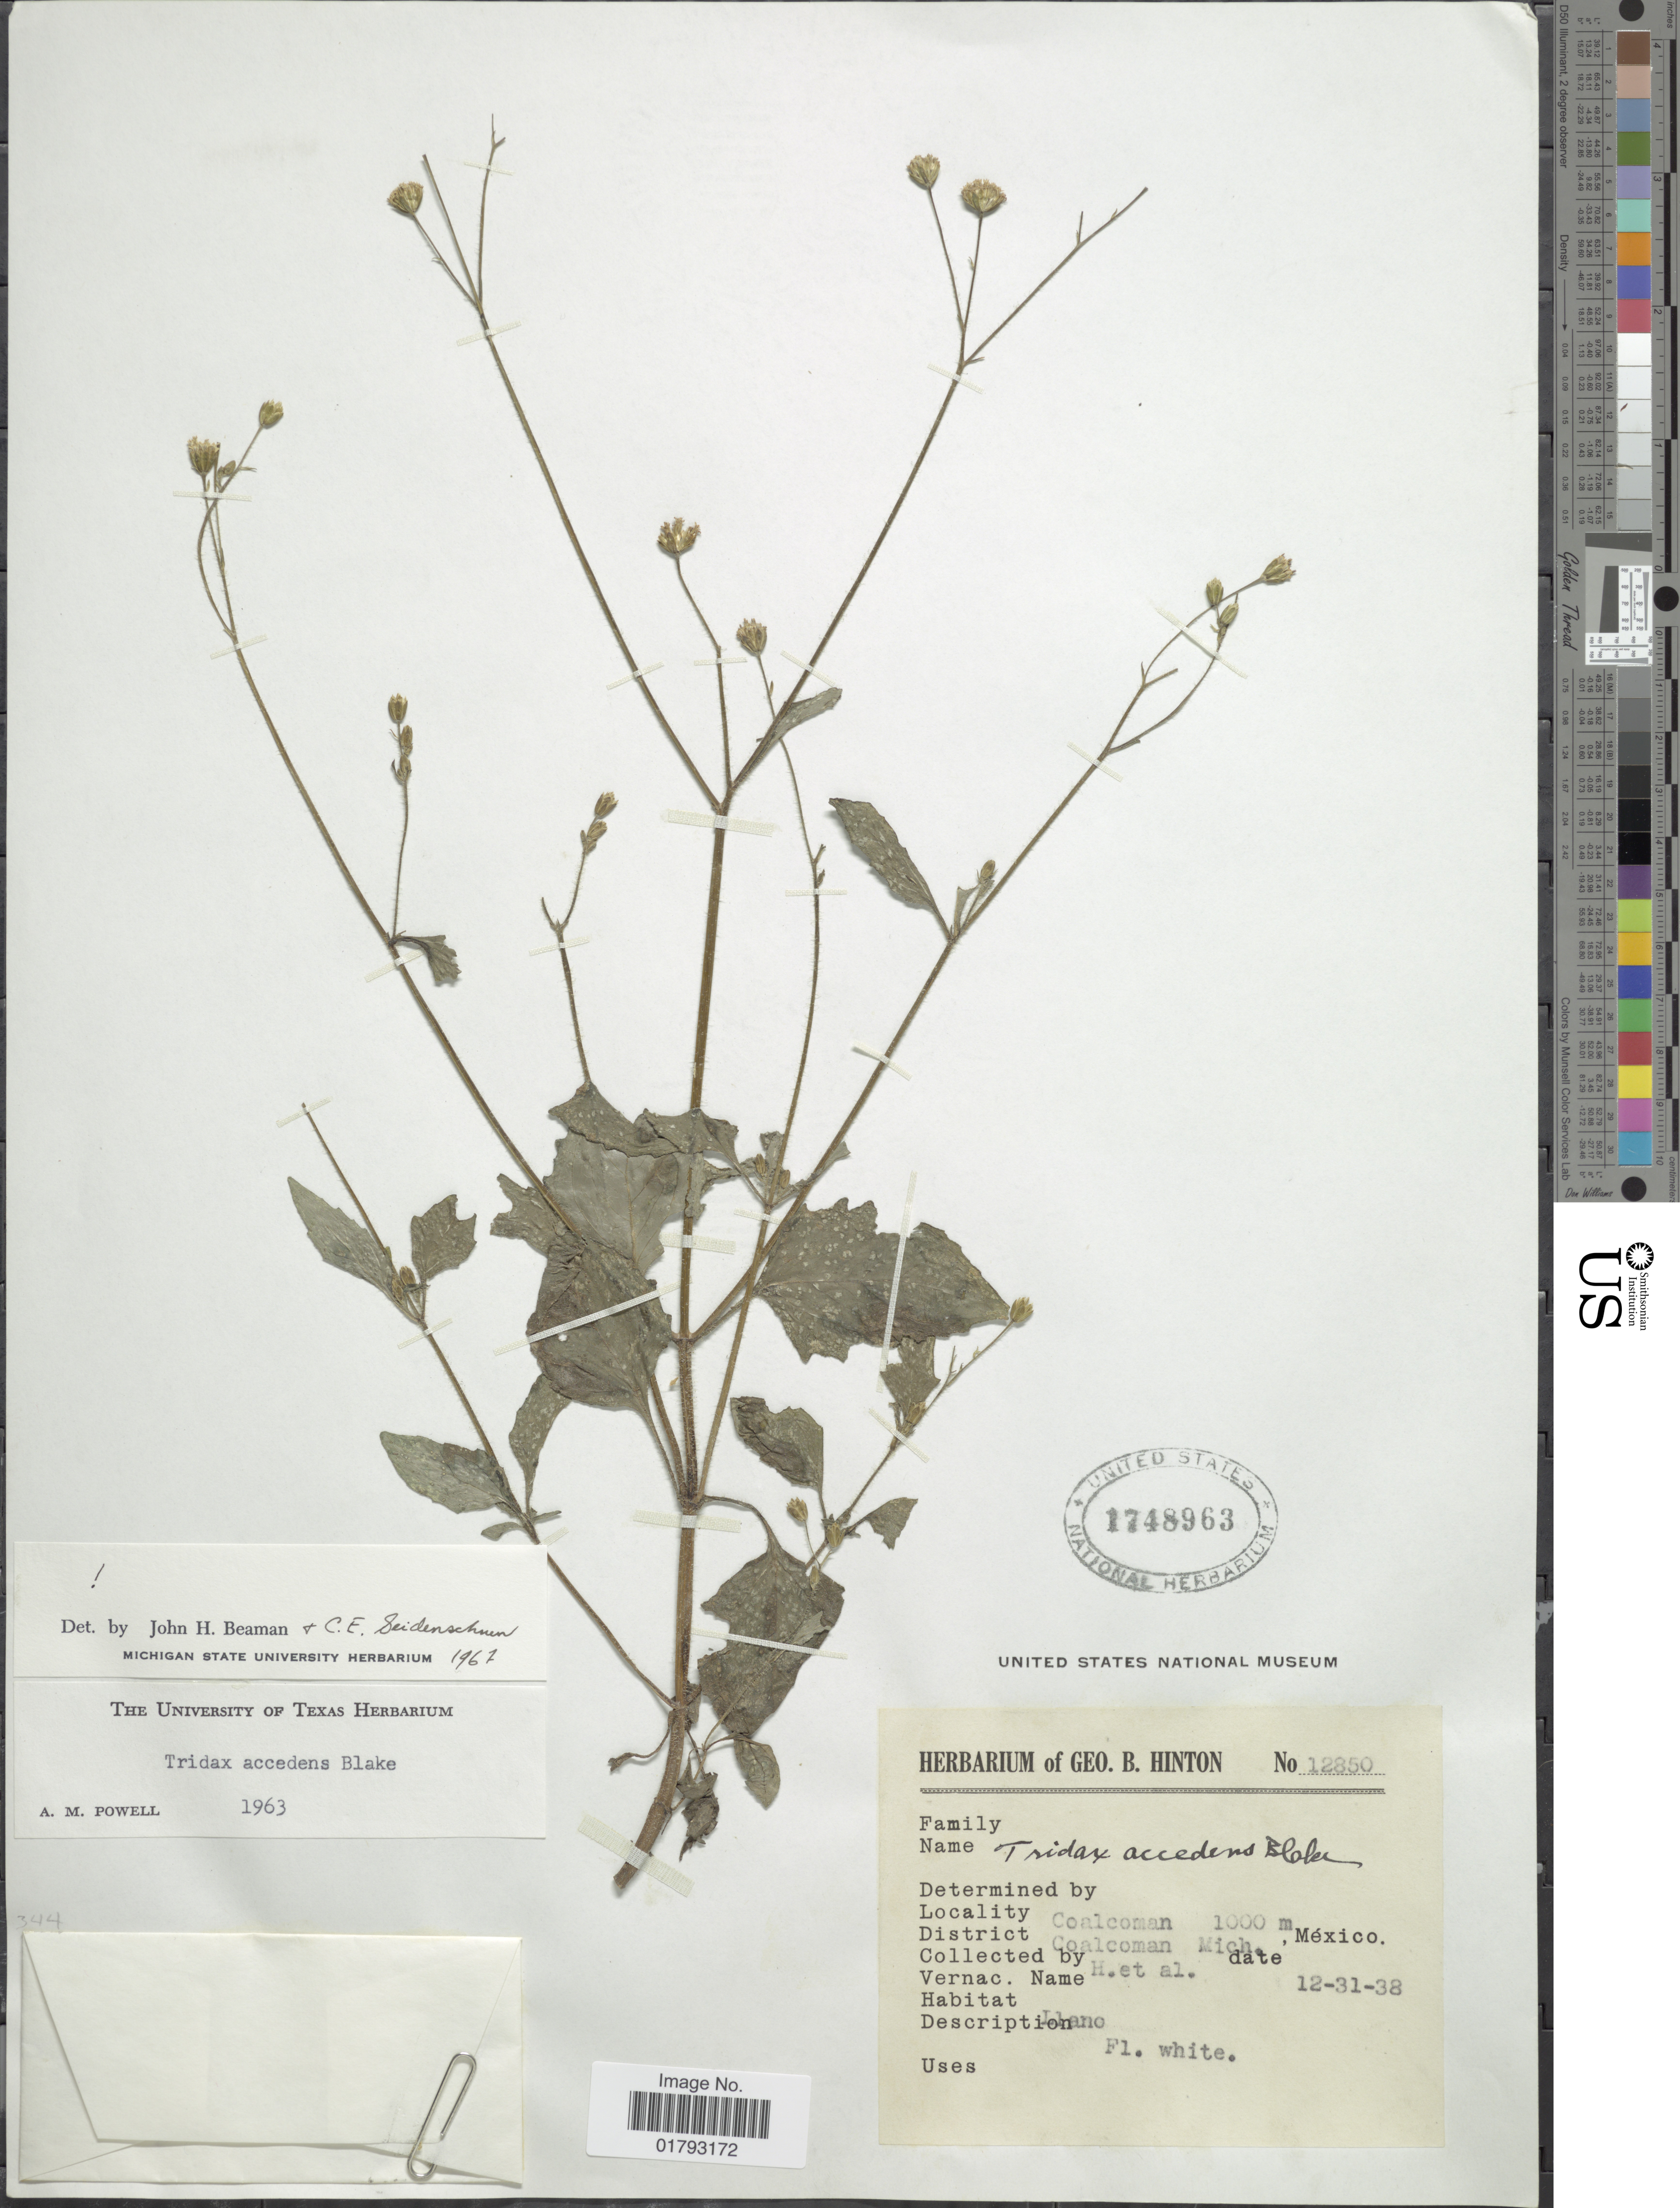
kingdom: Plantae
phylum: Tracheophyta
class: Magnoliopsida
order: Asterales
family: Asteraceae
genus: Tridax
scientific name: Tridax accedens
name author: S.F. Blake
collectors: G. B. Hinton & et al.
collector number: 12850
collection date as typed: Transcribed d/m/y: 31/12/38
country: Mexico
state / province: Michoacán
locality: Coalcoman, Coalcoman Mich., Mexico.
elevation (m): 1000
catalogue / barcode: US 1748963